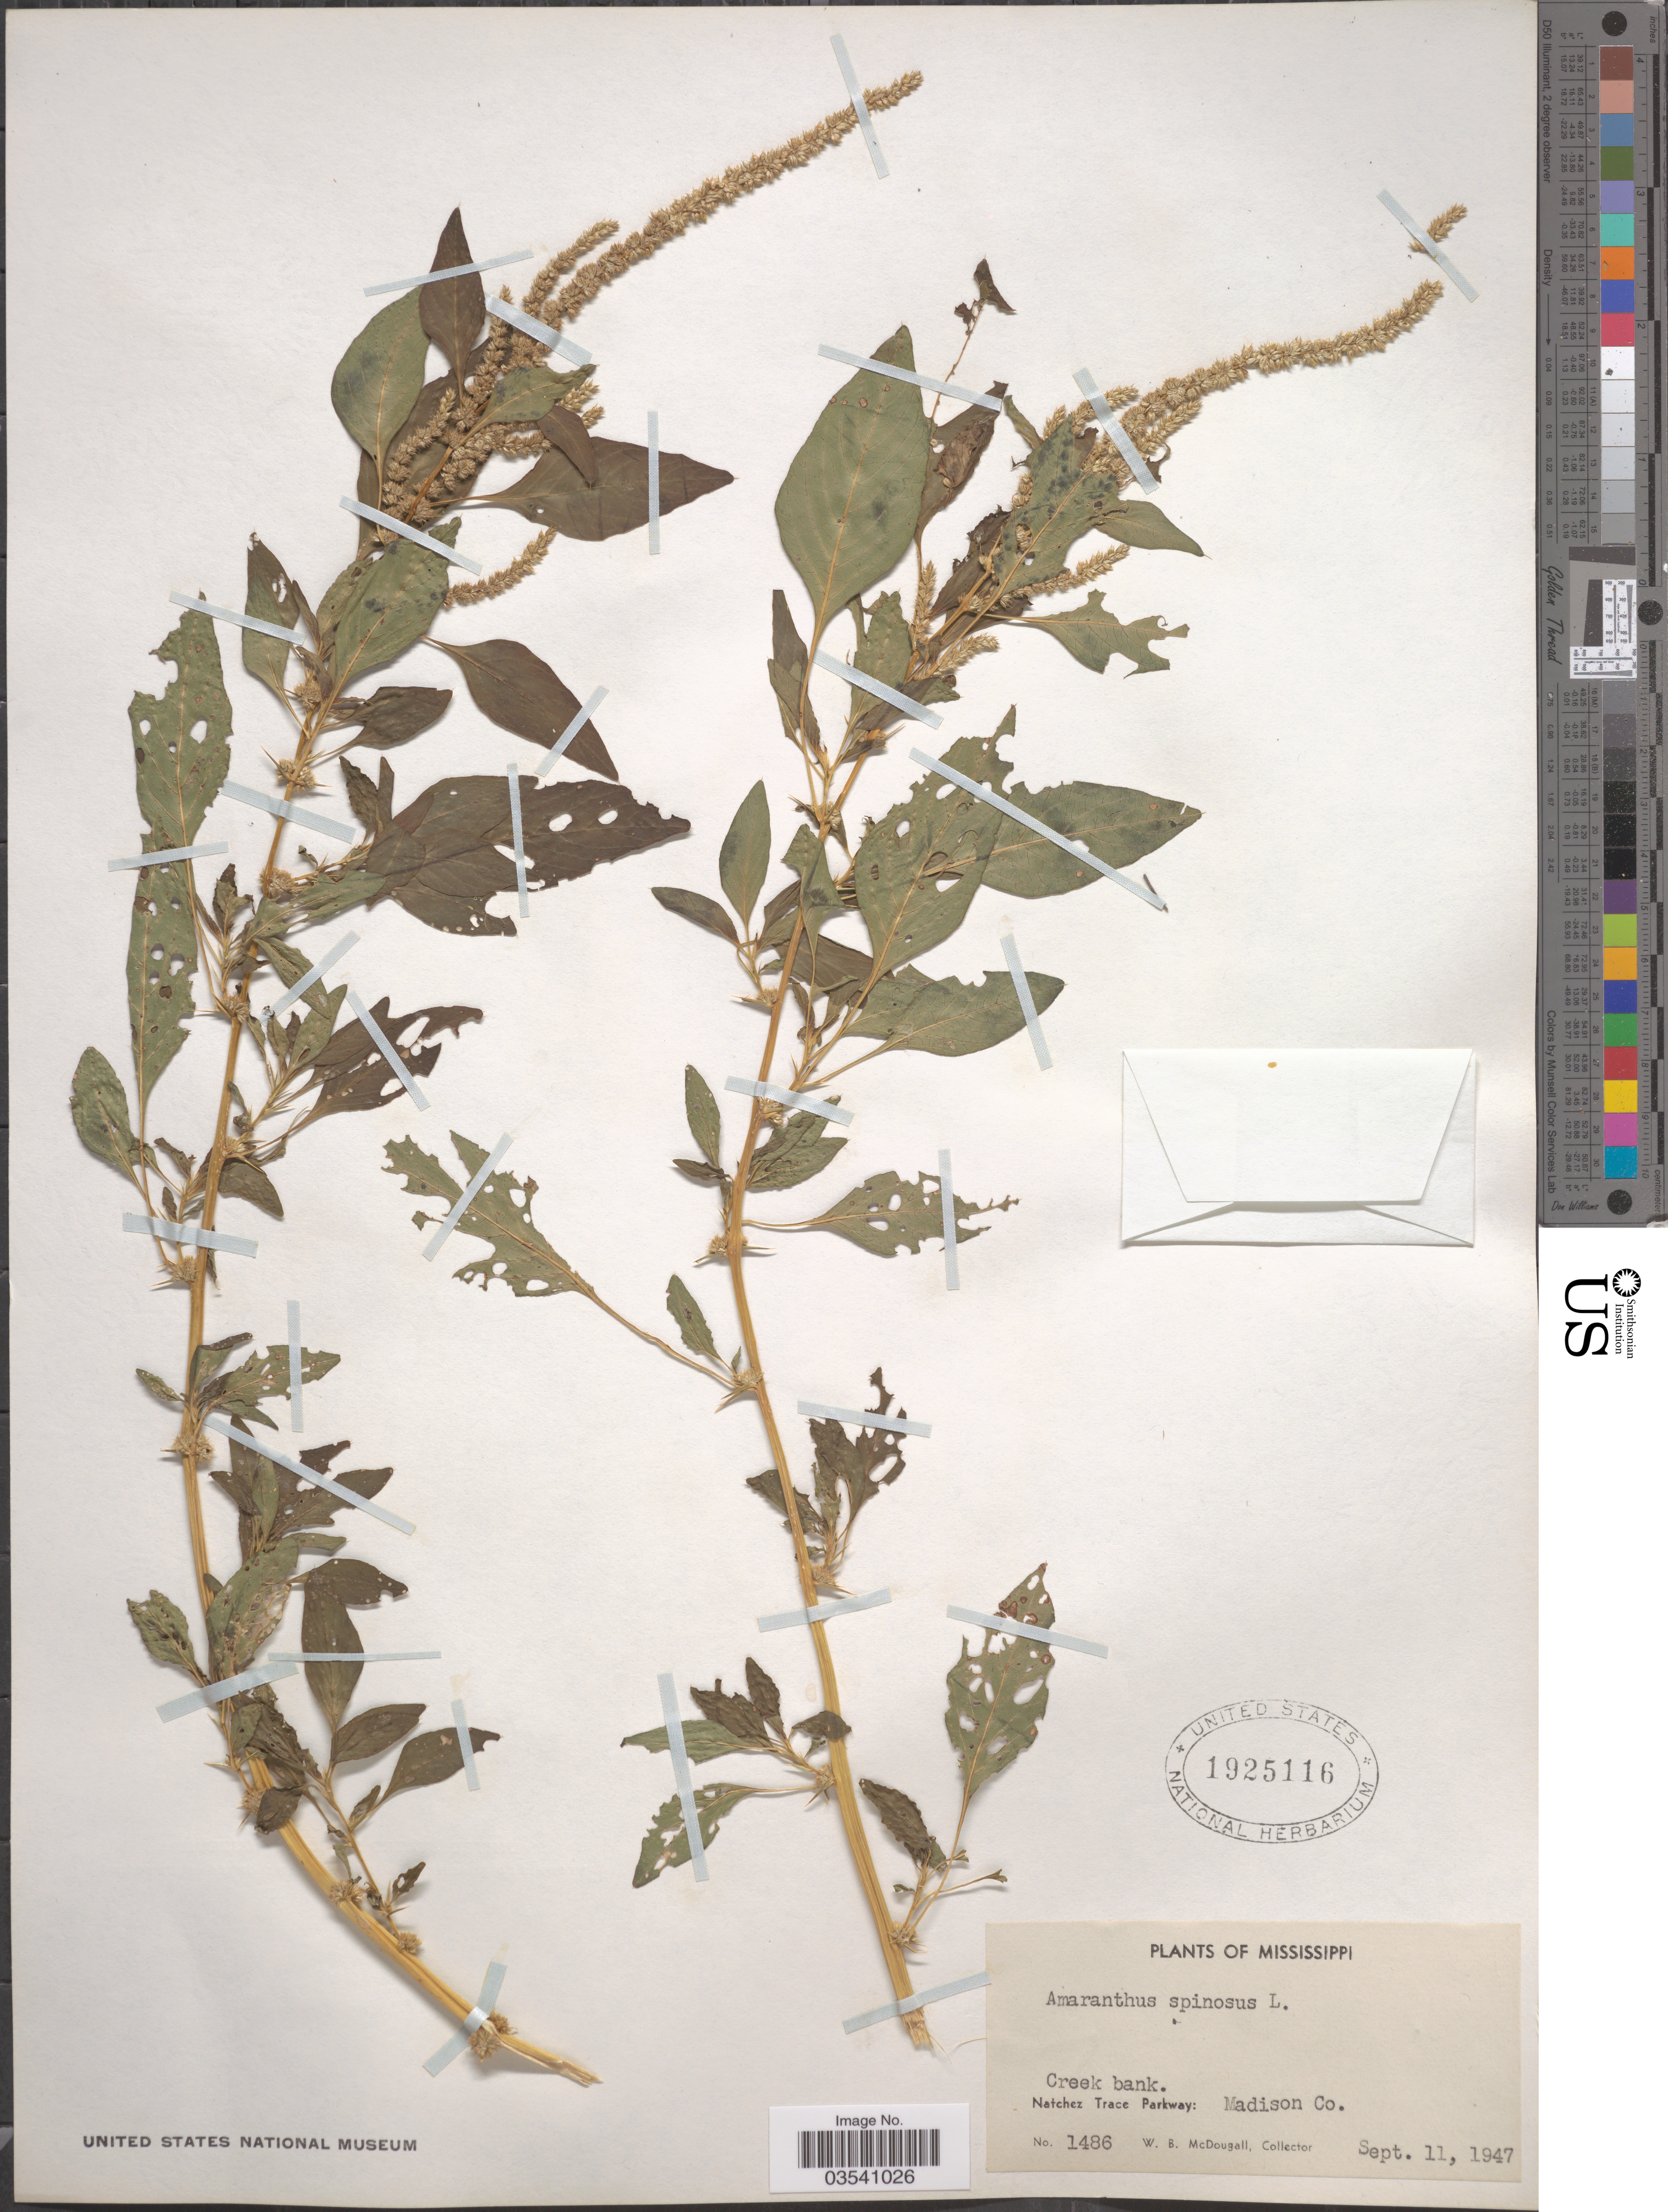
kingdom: Plantae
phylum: Tracheophyta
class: Magnoliopsida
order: Caryophyllales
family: Amaranthaceae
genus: Amaranthus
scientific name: Amaranthus spinosus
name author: L.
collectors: W. B. McDougall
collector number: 1486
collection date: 1947-09-11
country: United States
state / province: Mississippi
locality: Creek bank. Natchez Trace Parkway: Madison Co.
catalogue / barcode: US 1925116